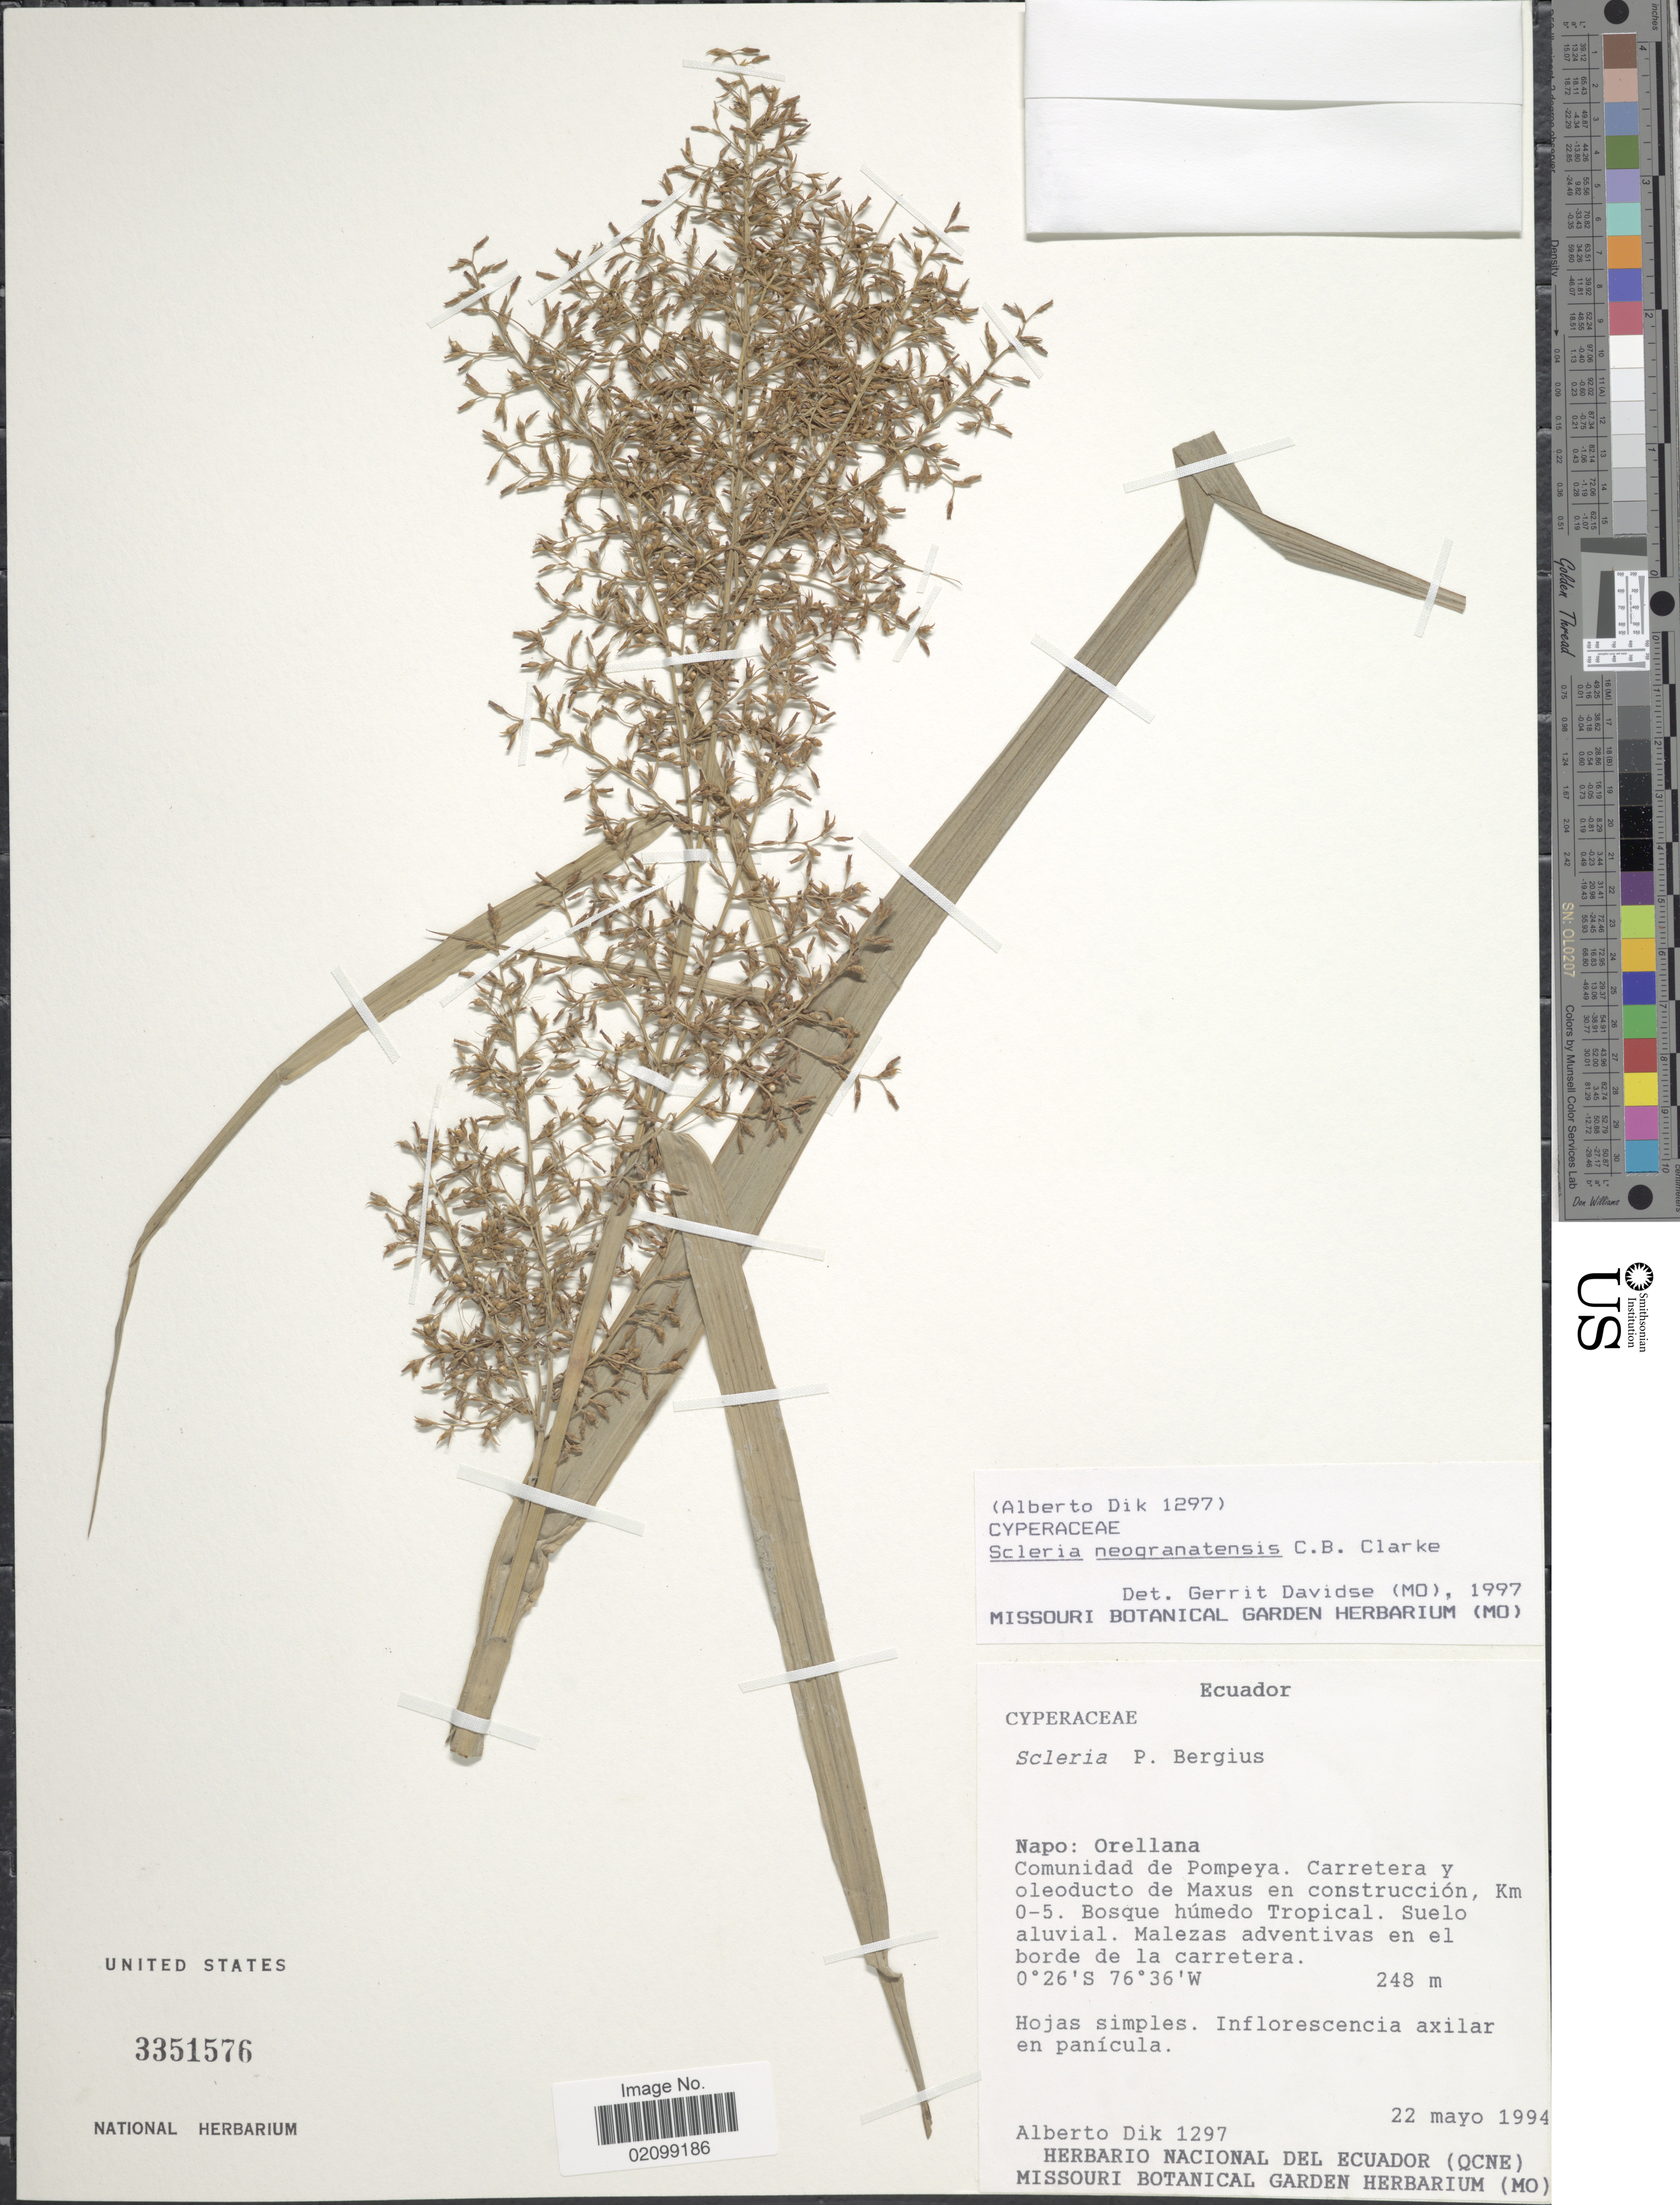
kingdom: Plantae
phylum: Tracheophyta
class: Liliopsida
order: Poales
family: Cyperaceae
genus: Scleria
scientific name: Scleria neogranatensis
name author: C.B. Clarke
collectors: A. Dik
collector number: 1297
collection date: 1994-05-22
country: Ecuador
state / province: Napo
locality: Napo: Orellana, Comunidad de Pompeya, Carretera y oleoducto de Maxus en construccion, Km 0-5.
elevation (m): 248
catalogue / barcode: US 3351576